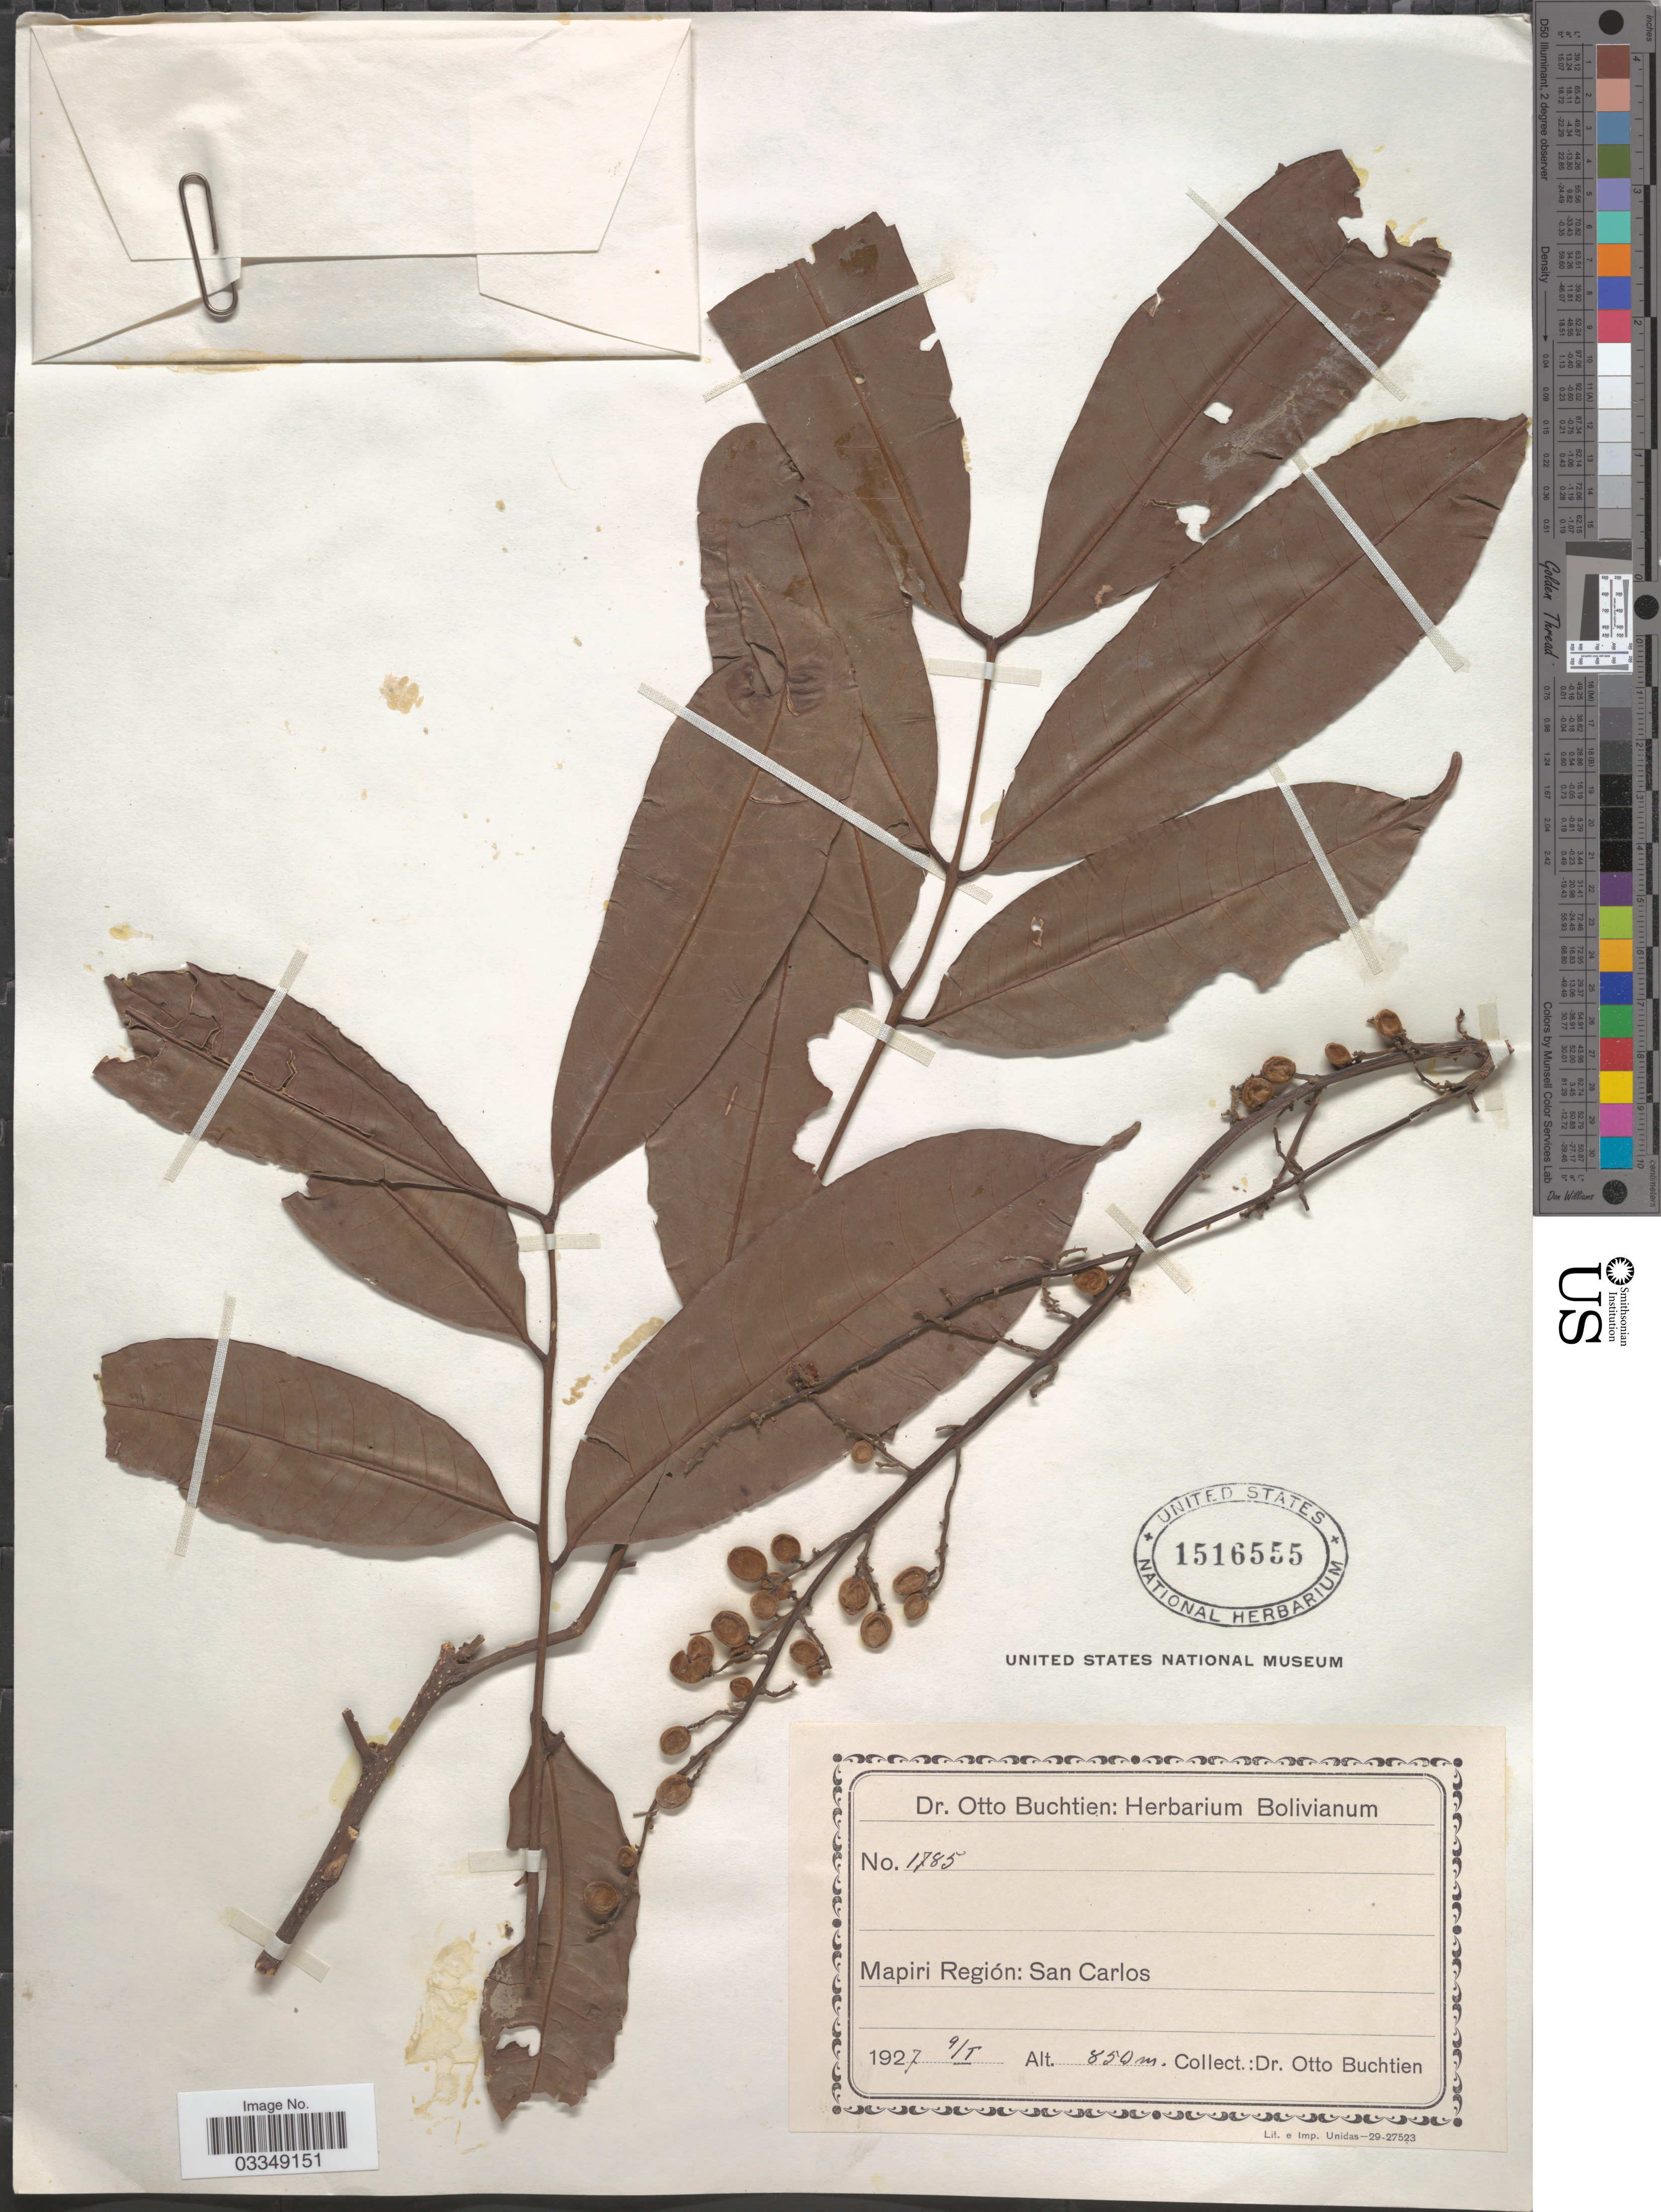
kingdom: Plantae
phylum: Tracheophyta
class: Magnoliopsida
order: Sapindales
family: Meliaceae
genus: Trichilia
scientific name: Trichilia sp.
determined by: Londoño-Echeverri, Y.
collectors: O. Buchtien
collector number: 1785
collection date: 1927-01-09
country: Bolivia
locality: Mapiri Región: San Carlos.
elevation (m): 850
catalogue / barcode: US 1516555